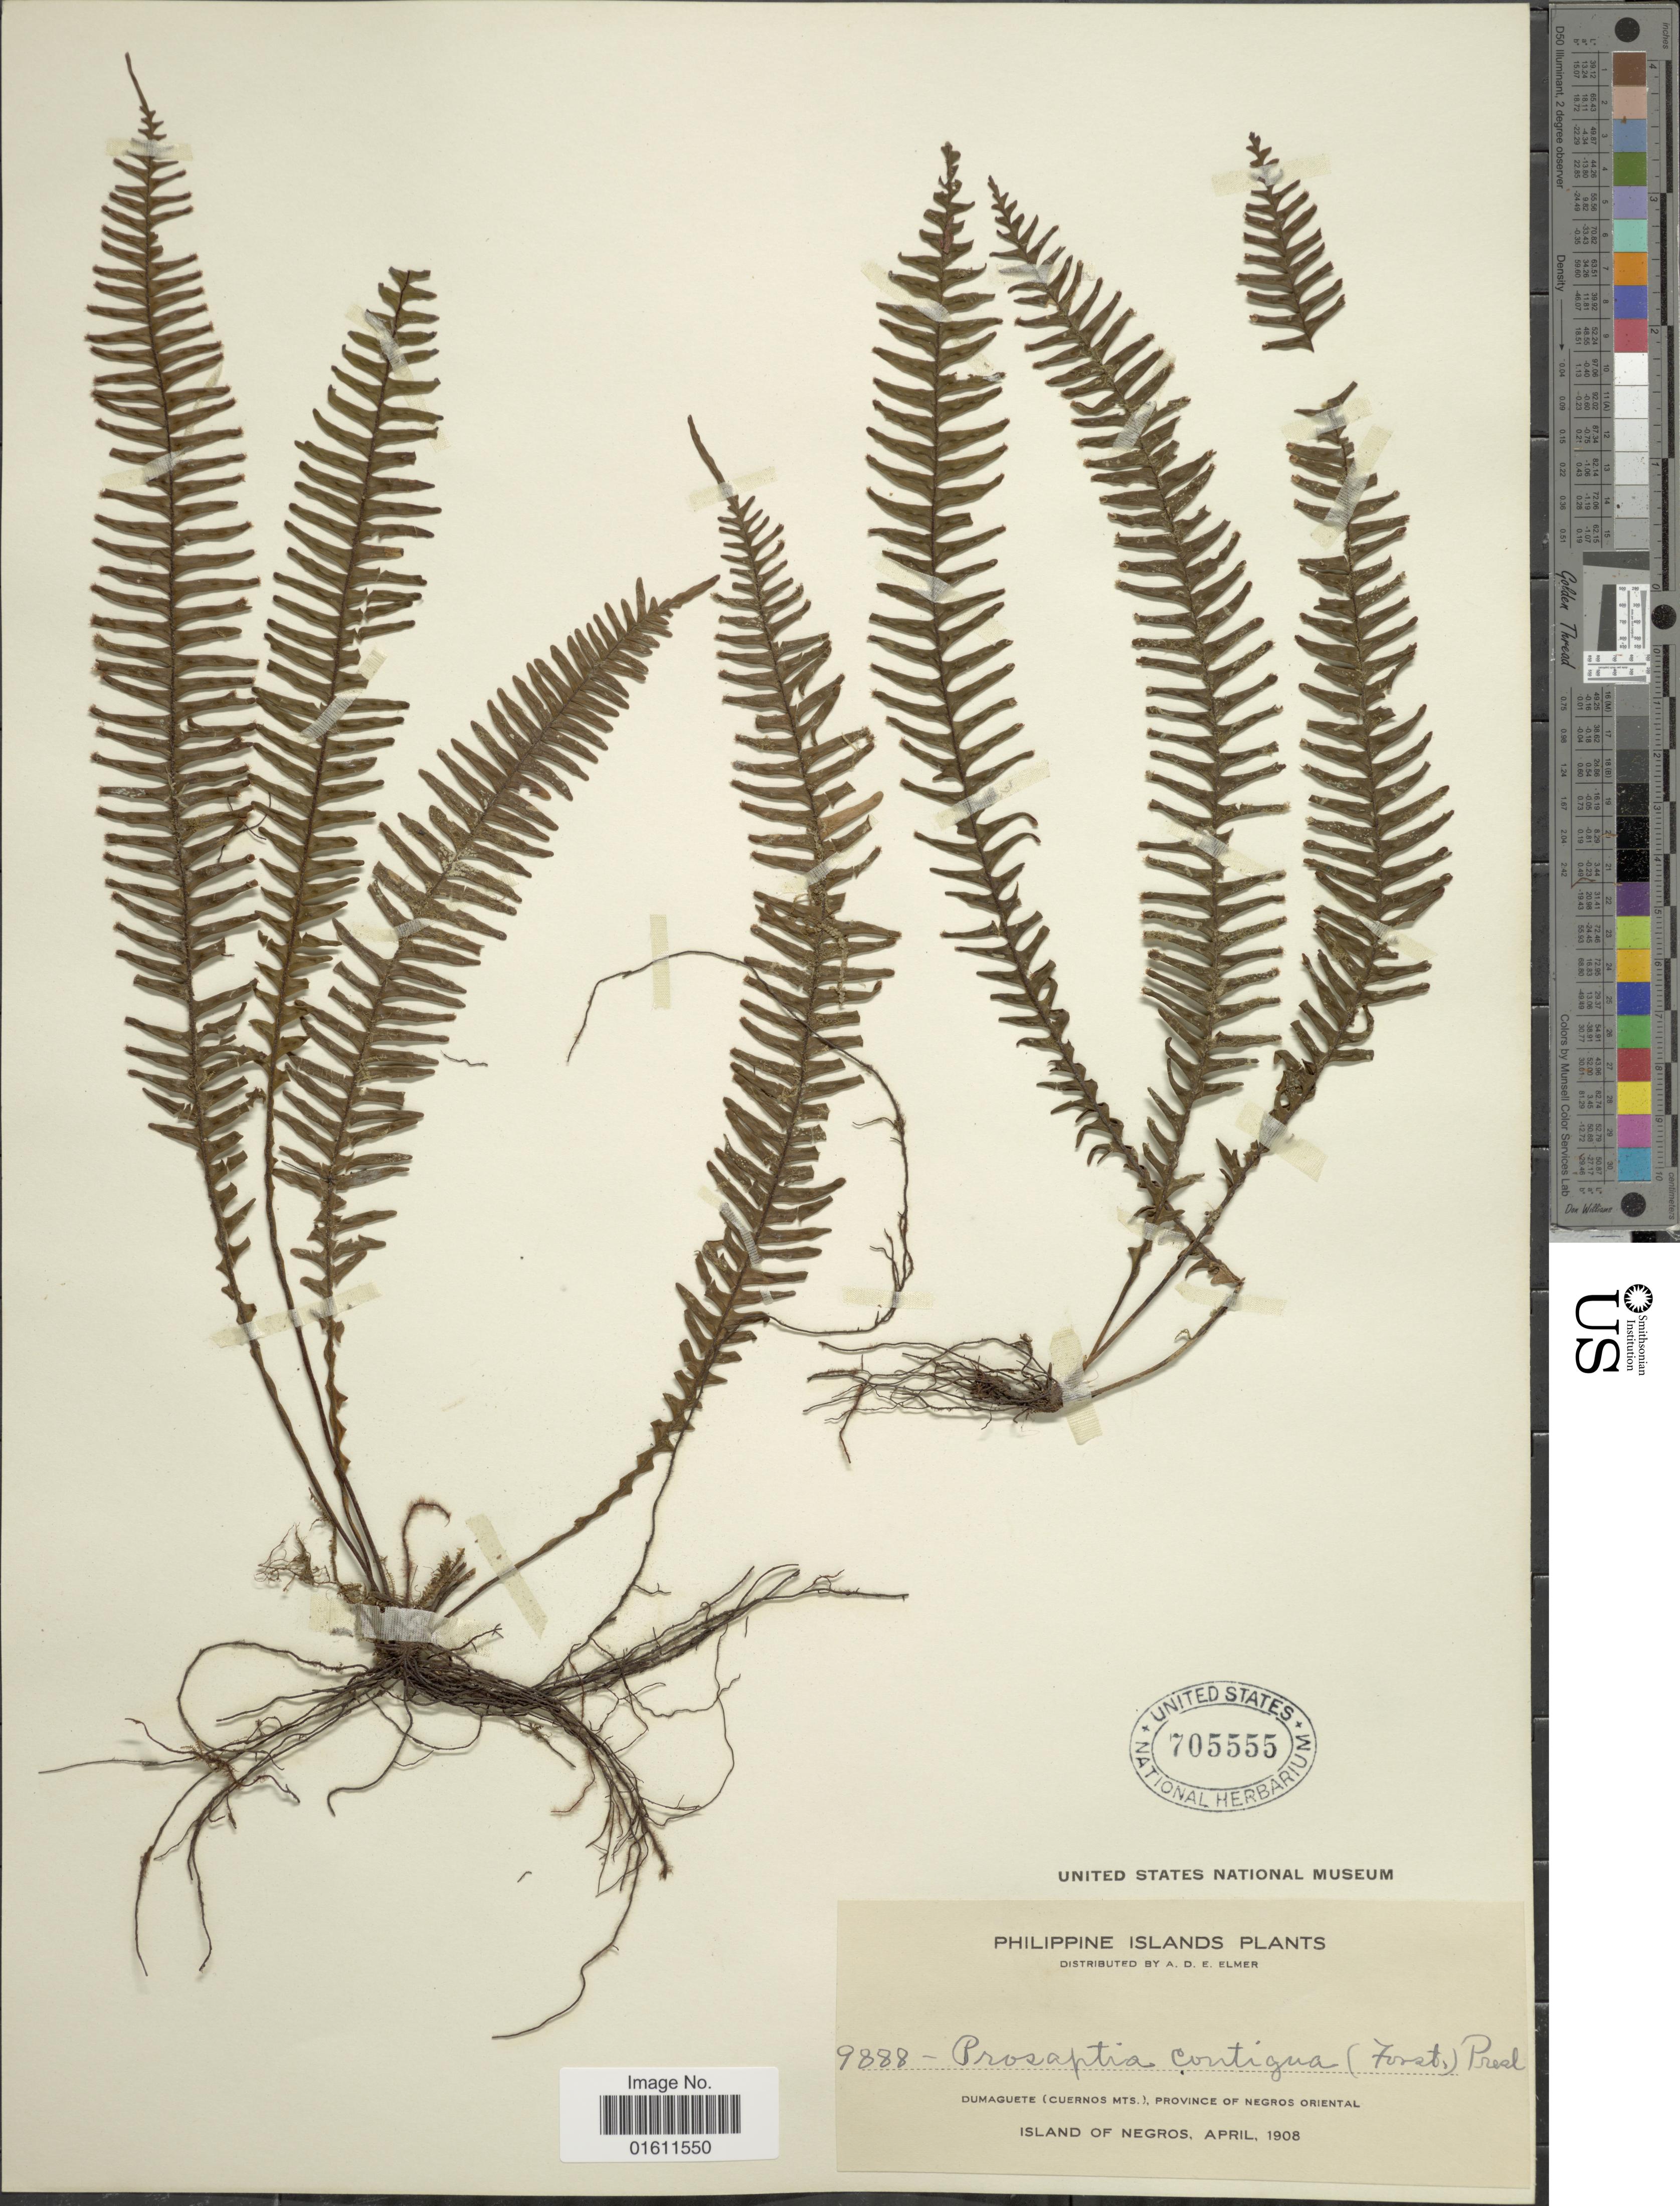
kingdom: Plantae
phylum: Tracheophyta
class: Polypodiopsida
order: Polypodiales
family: Polypodiaceae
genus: Prosaptia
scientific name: Prosaptia contigua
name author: (G. Forst.) Presl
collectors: A. D. E. Elmer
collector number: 9888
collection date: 1908-04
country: Philippines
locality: Dumaguete (Cuernos Mts.), Province of Negros Oriental, Island of Negros.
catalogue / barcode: US 705555